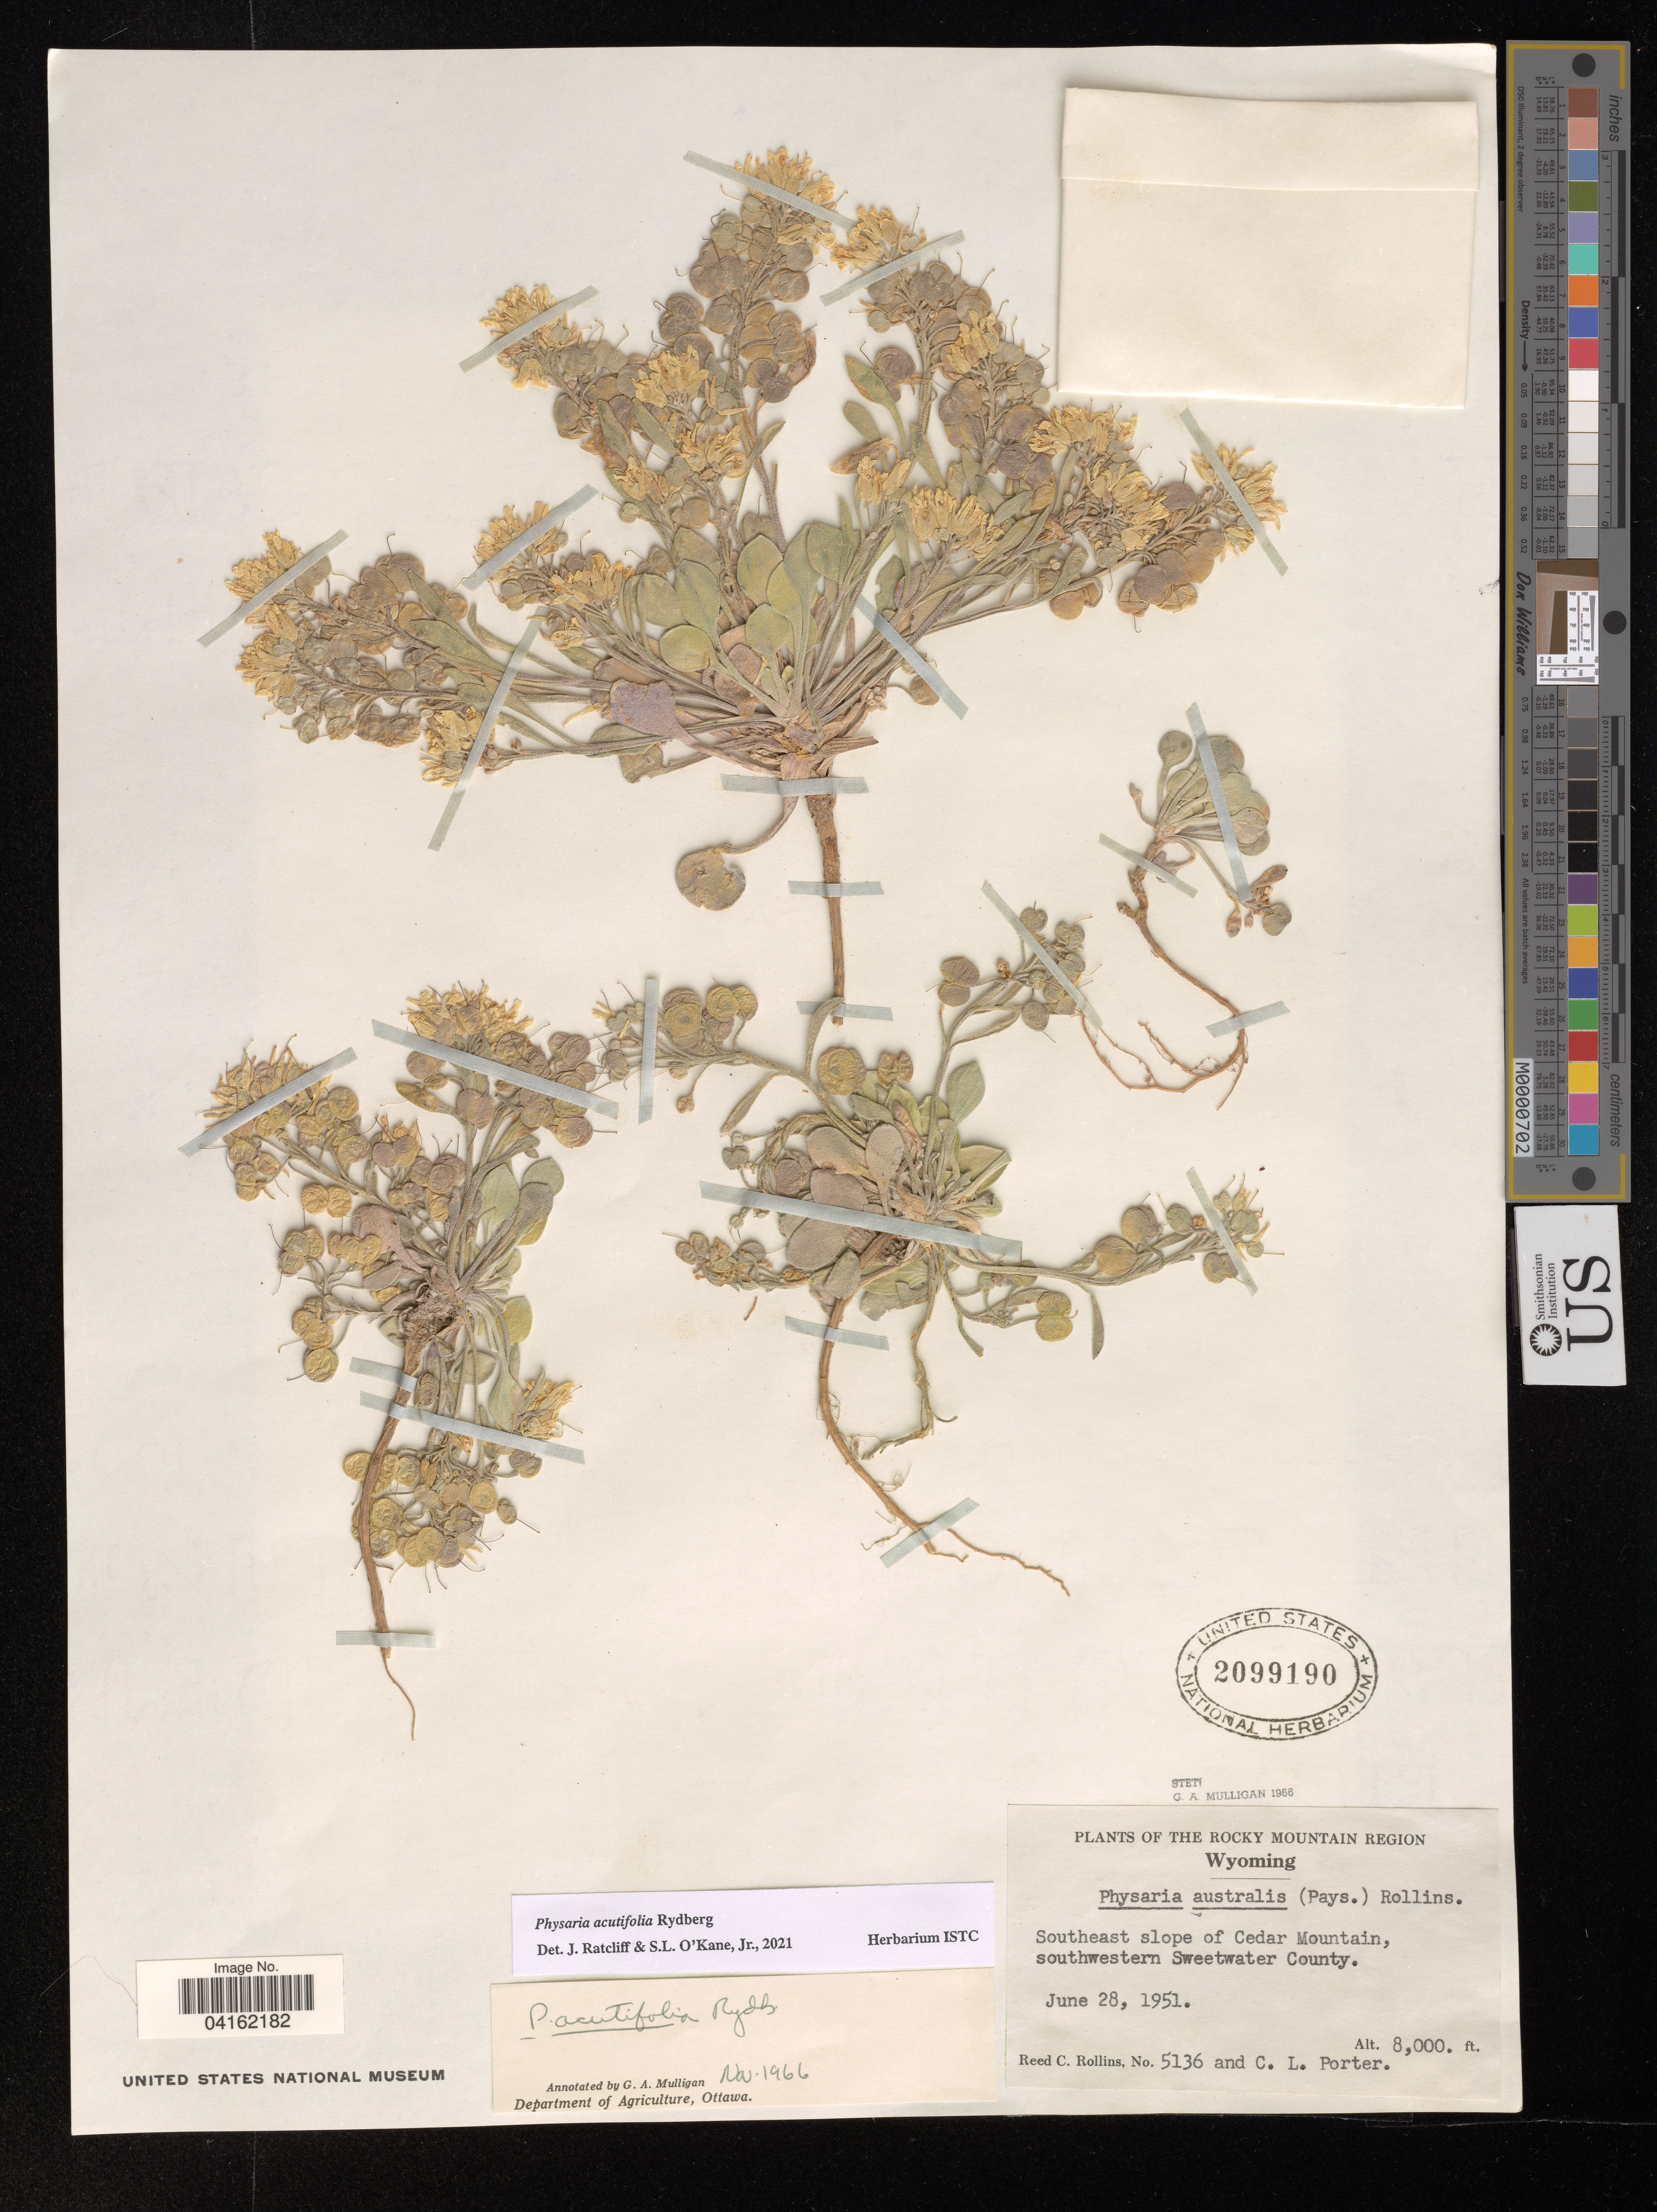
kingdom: Plantae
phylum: Tracheophyta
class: Magnoliopsida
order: Brassicales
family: Brassicaceae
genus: Physaria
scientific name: Physaria acutifolia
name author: Rydb.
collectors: R. C. Rollins & C. L. Porter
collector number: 5136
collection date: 1951-06-28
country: United States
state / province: Wyoming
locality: The Rocky Mountain Region. Southeast slope of Cedar Mountain, southwestern Sweetwater County.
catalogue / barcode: US 2099190